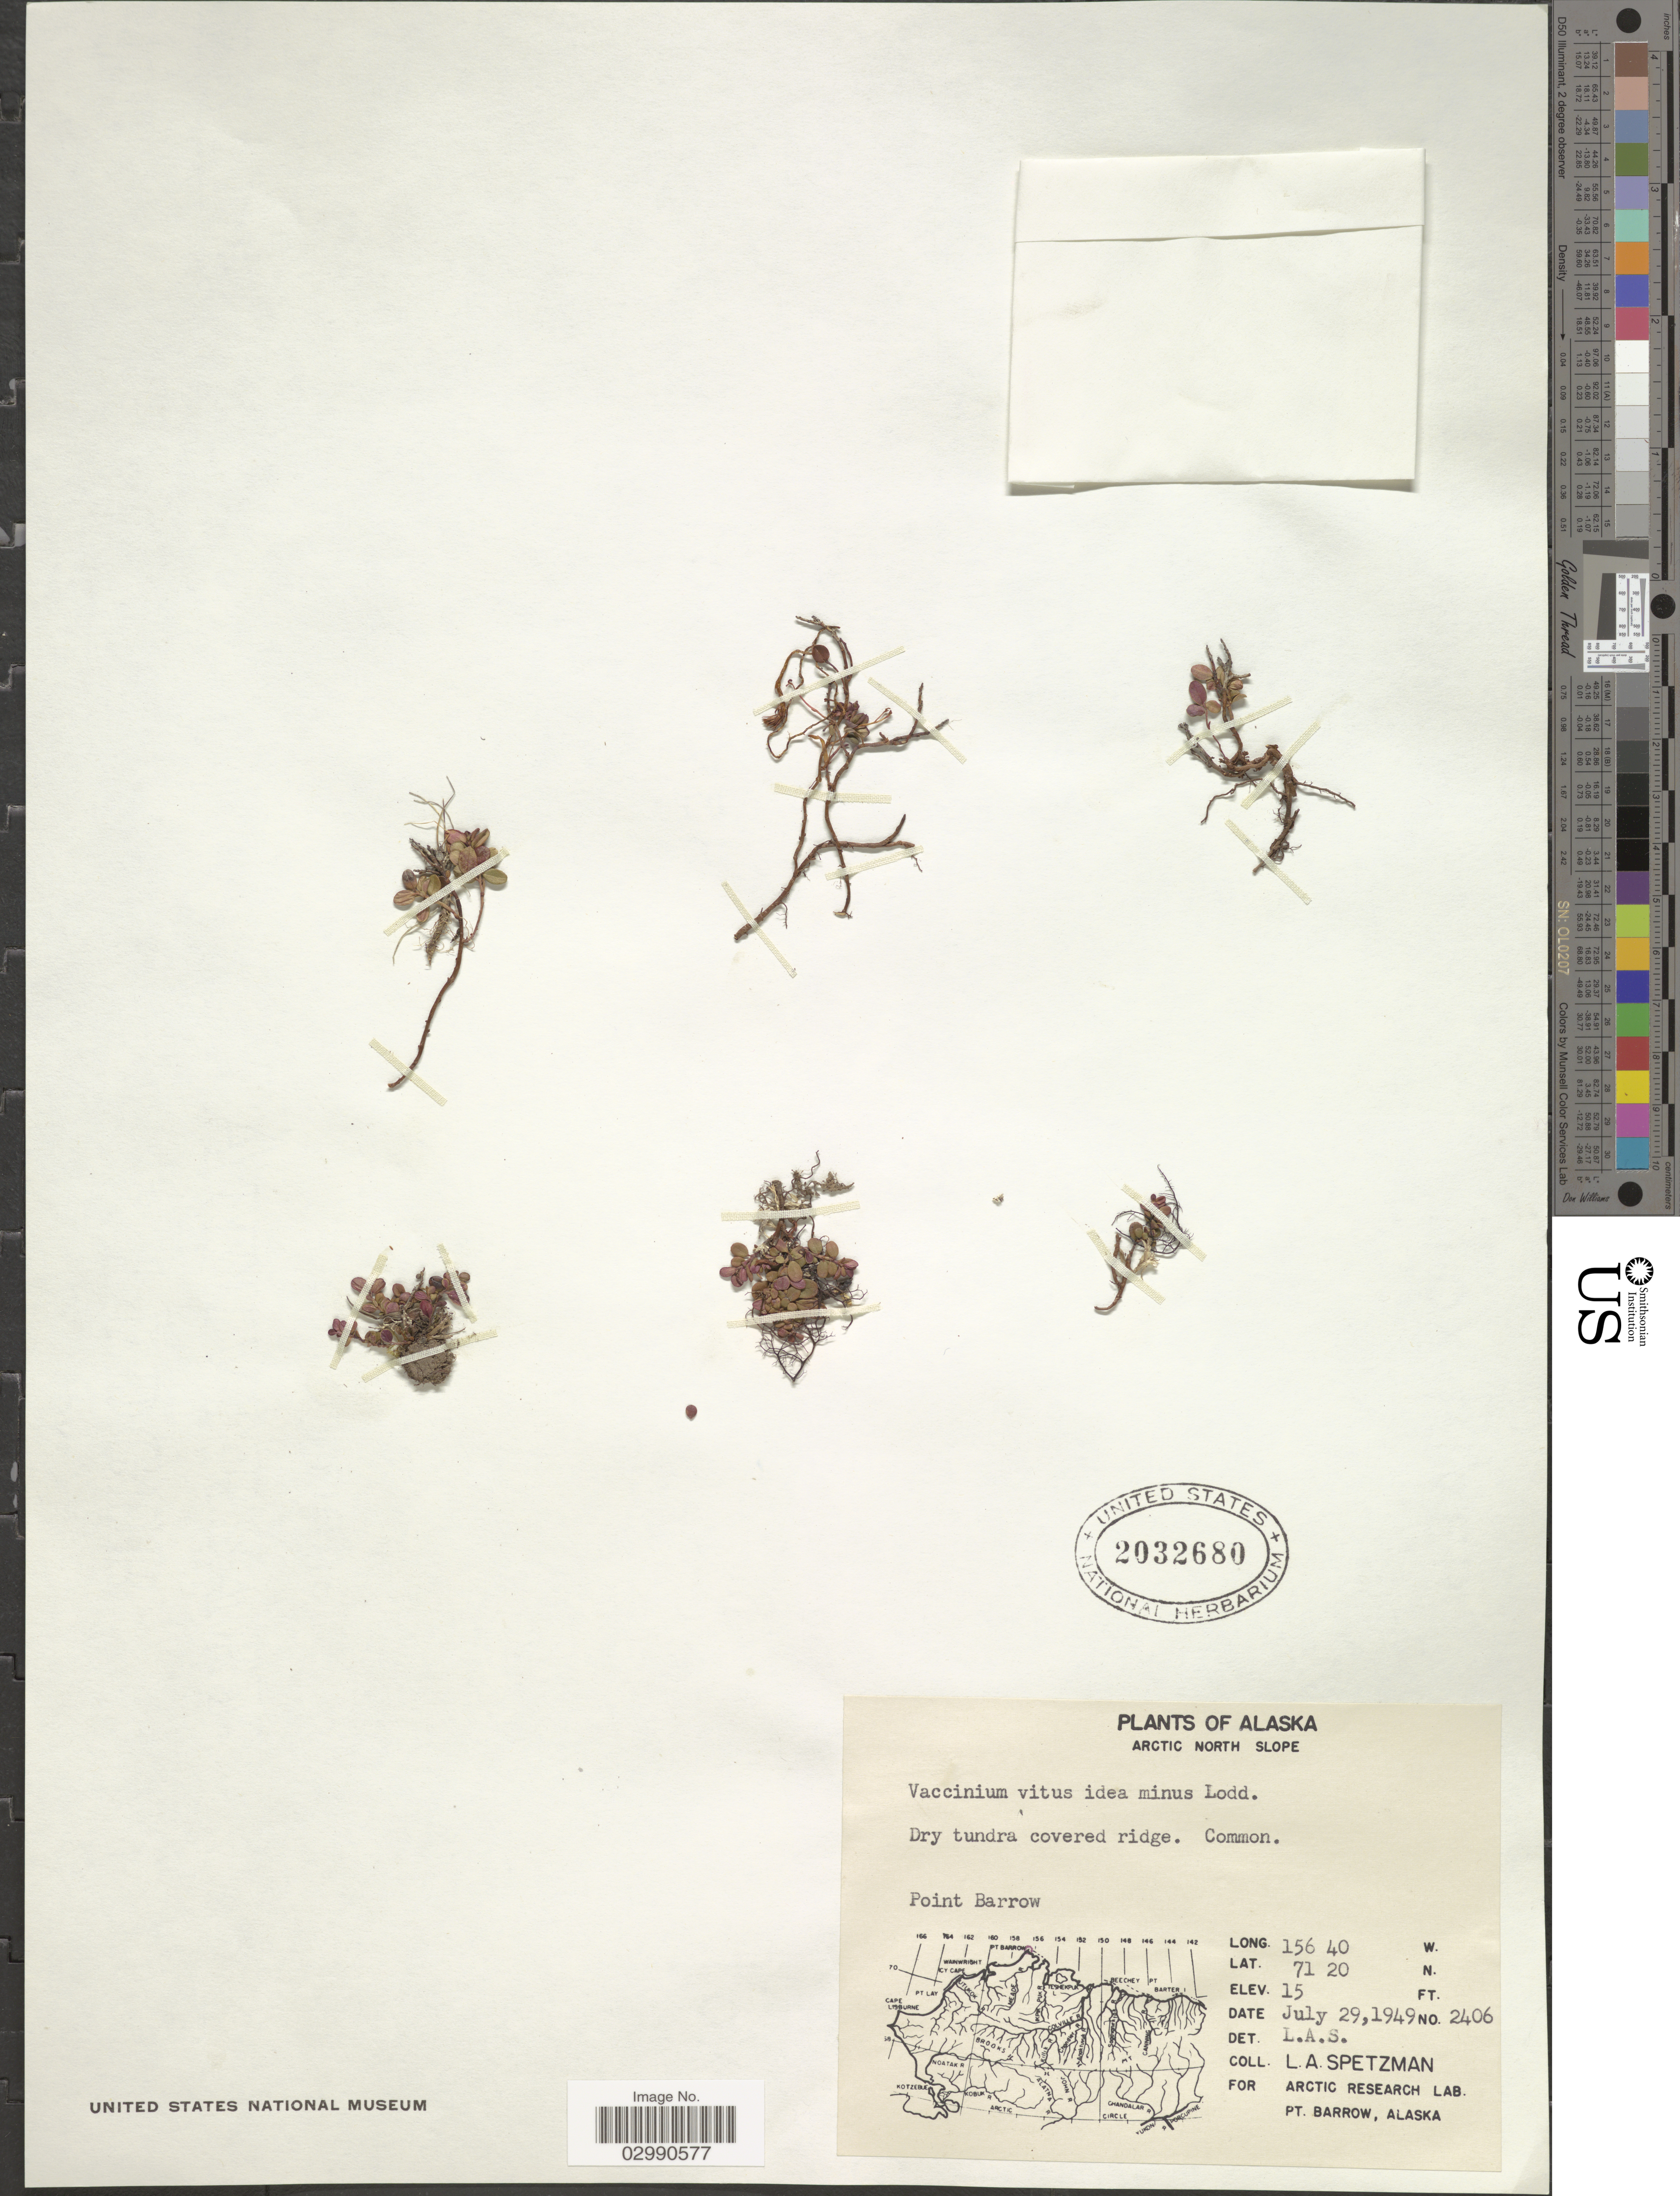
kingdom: Plantae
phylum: Tracheophyta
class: Magnoliopsida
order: Ericales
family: Ericaceae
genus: Vaccinium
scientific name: Vaccinium vitis-idaea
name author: L.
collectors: L. Spetzman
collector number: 2406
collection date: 1949-07-29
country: United States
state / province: Alaska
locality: Arctic North Slope. Point Barrow.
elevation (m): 5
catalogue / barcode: US 2032680